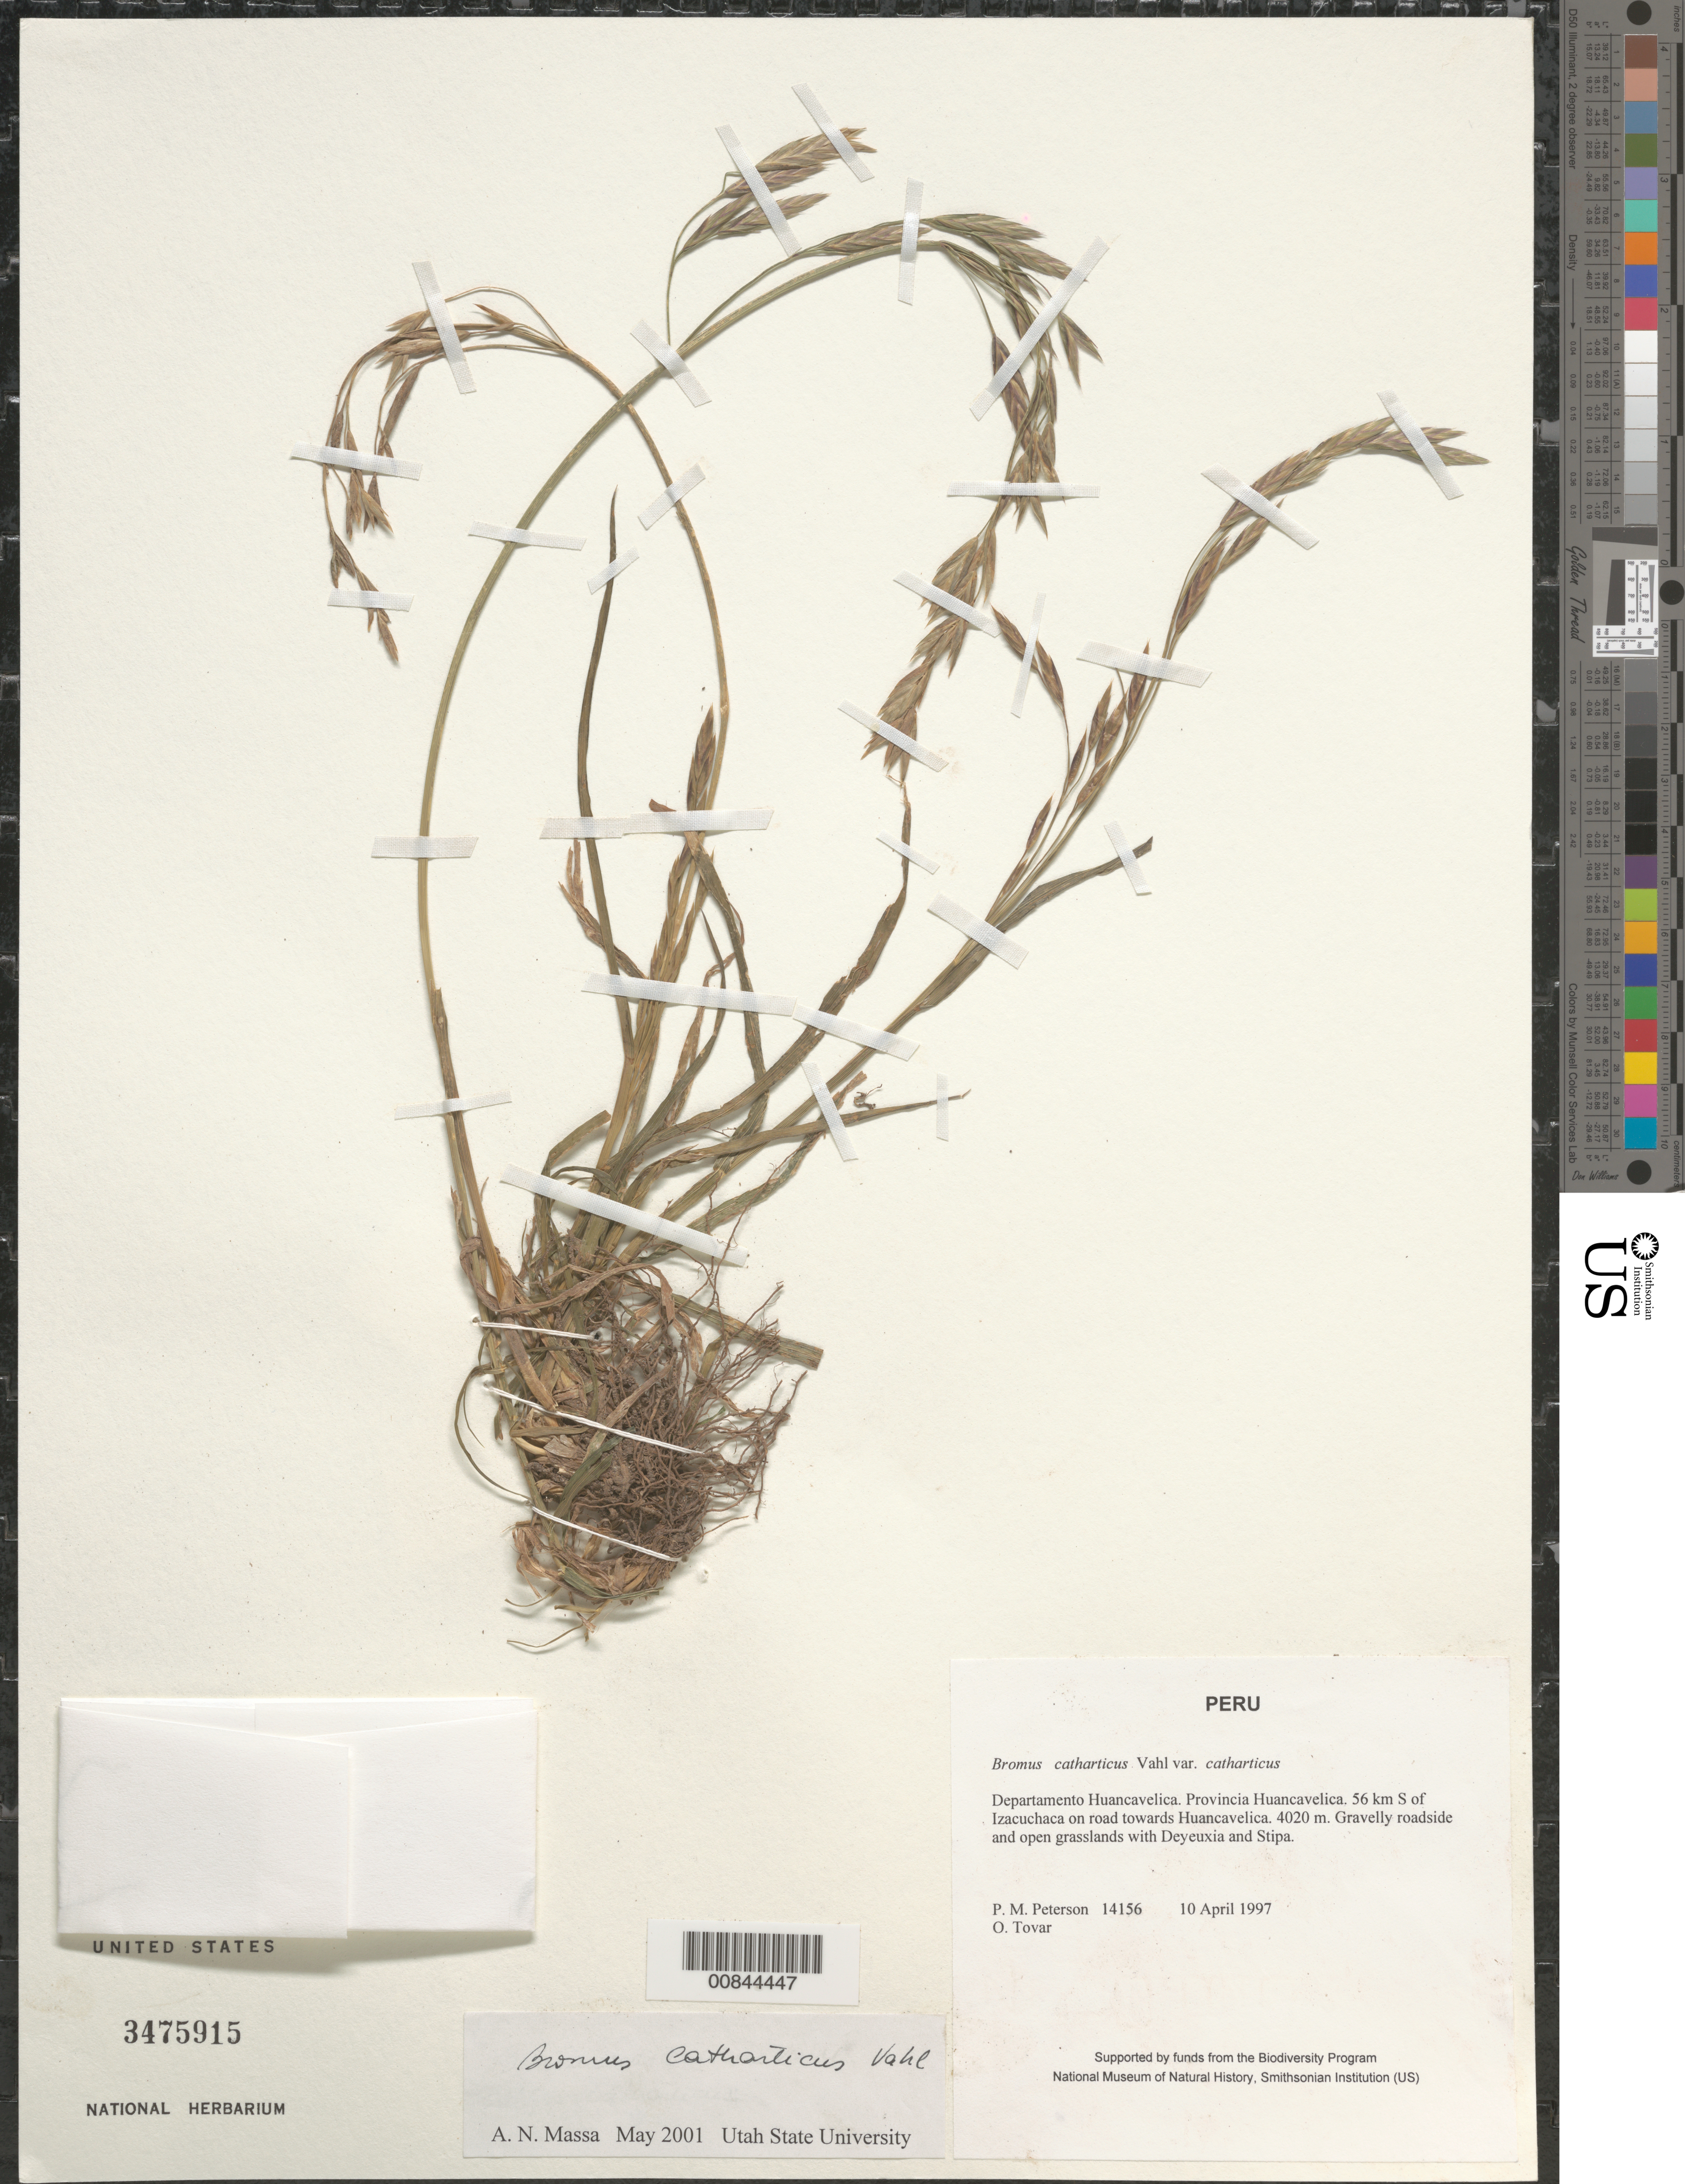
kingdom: Plantae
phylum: Tracheophyta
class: Liliopsida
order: Poales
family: Poaceae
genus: Bromus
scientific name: Bromus catharticus var. catharticus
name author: Vahl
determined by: Planchuelo, A. M.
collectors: P. M. Peterson & Ó. Tovar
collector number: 14156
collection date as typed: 10 Apr 1997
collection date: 1997-04-10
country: Peru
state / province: Huancavelica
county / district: Huancavelica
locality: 56 km S of Izacuchaca on road towards Huancavelica.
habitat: Gravelly roadside and open grasslands with Deyeuxia and Stipa.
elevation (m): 4020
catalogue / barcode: US 3475915